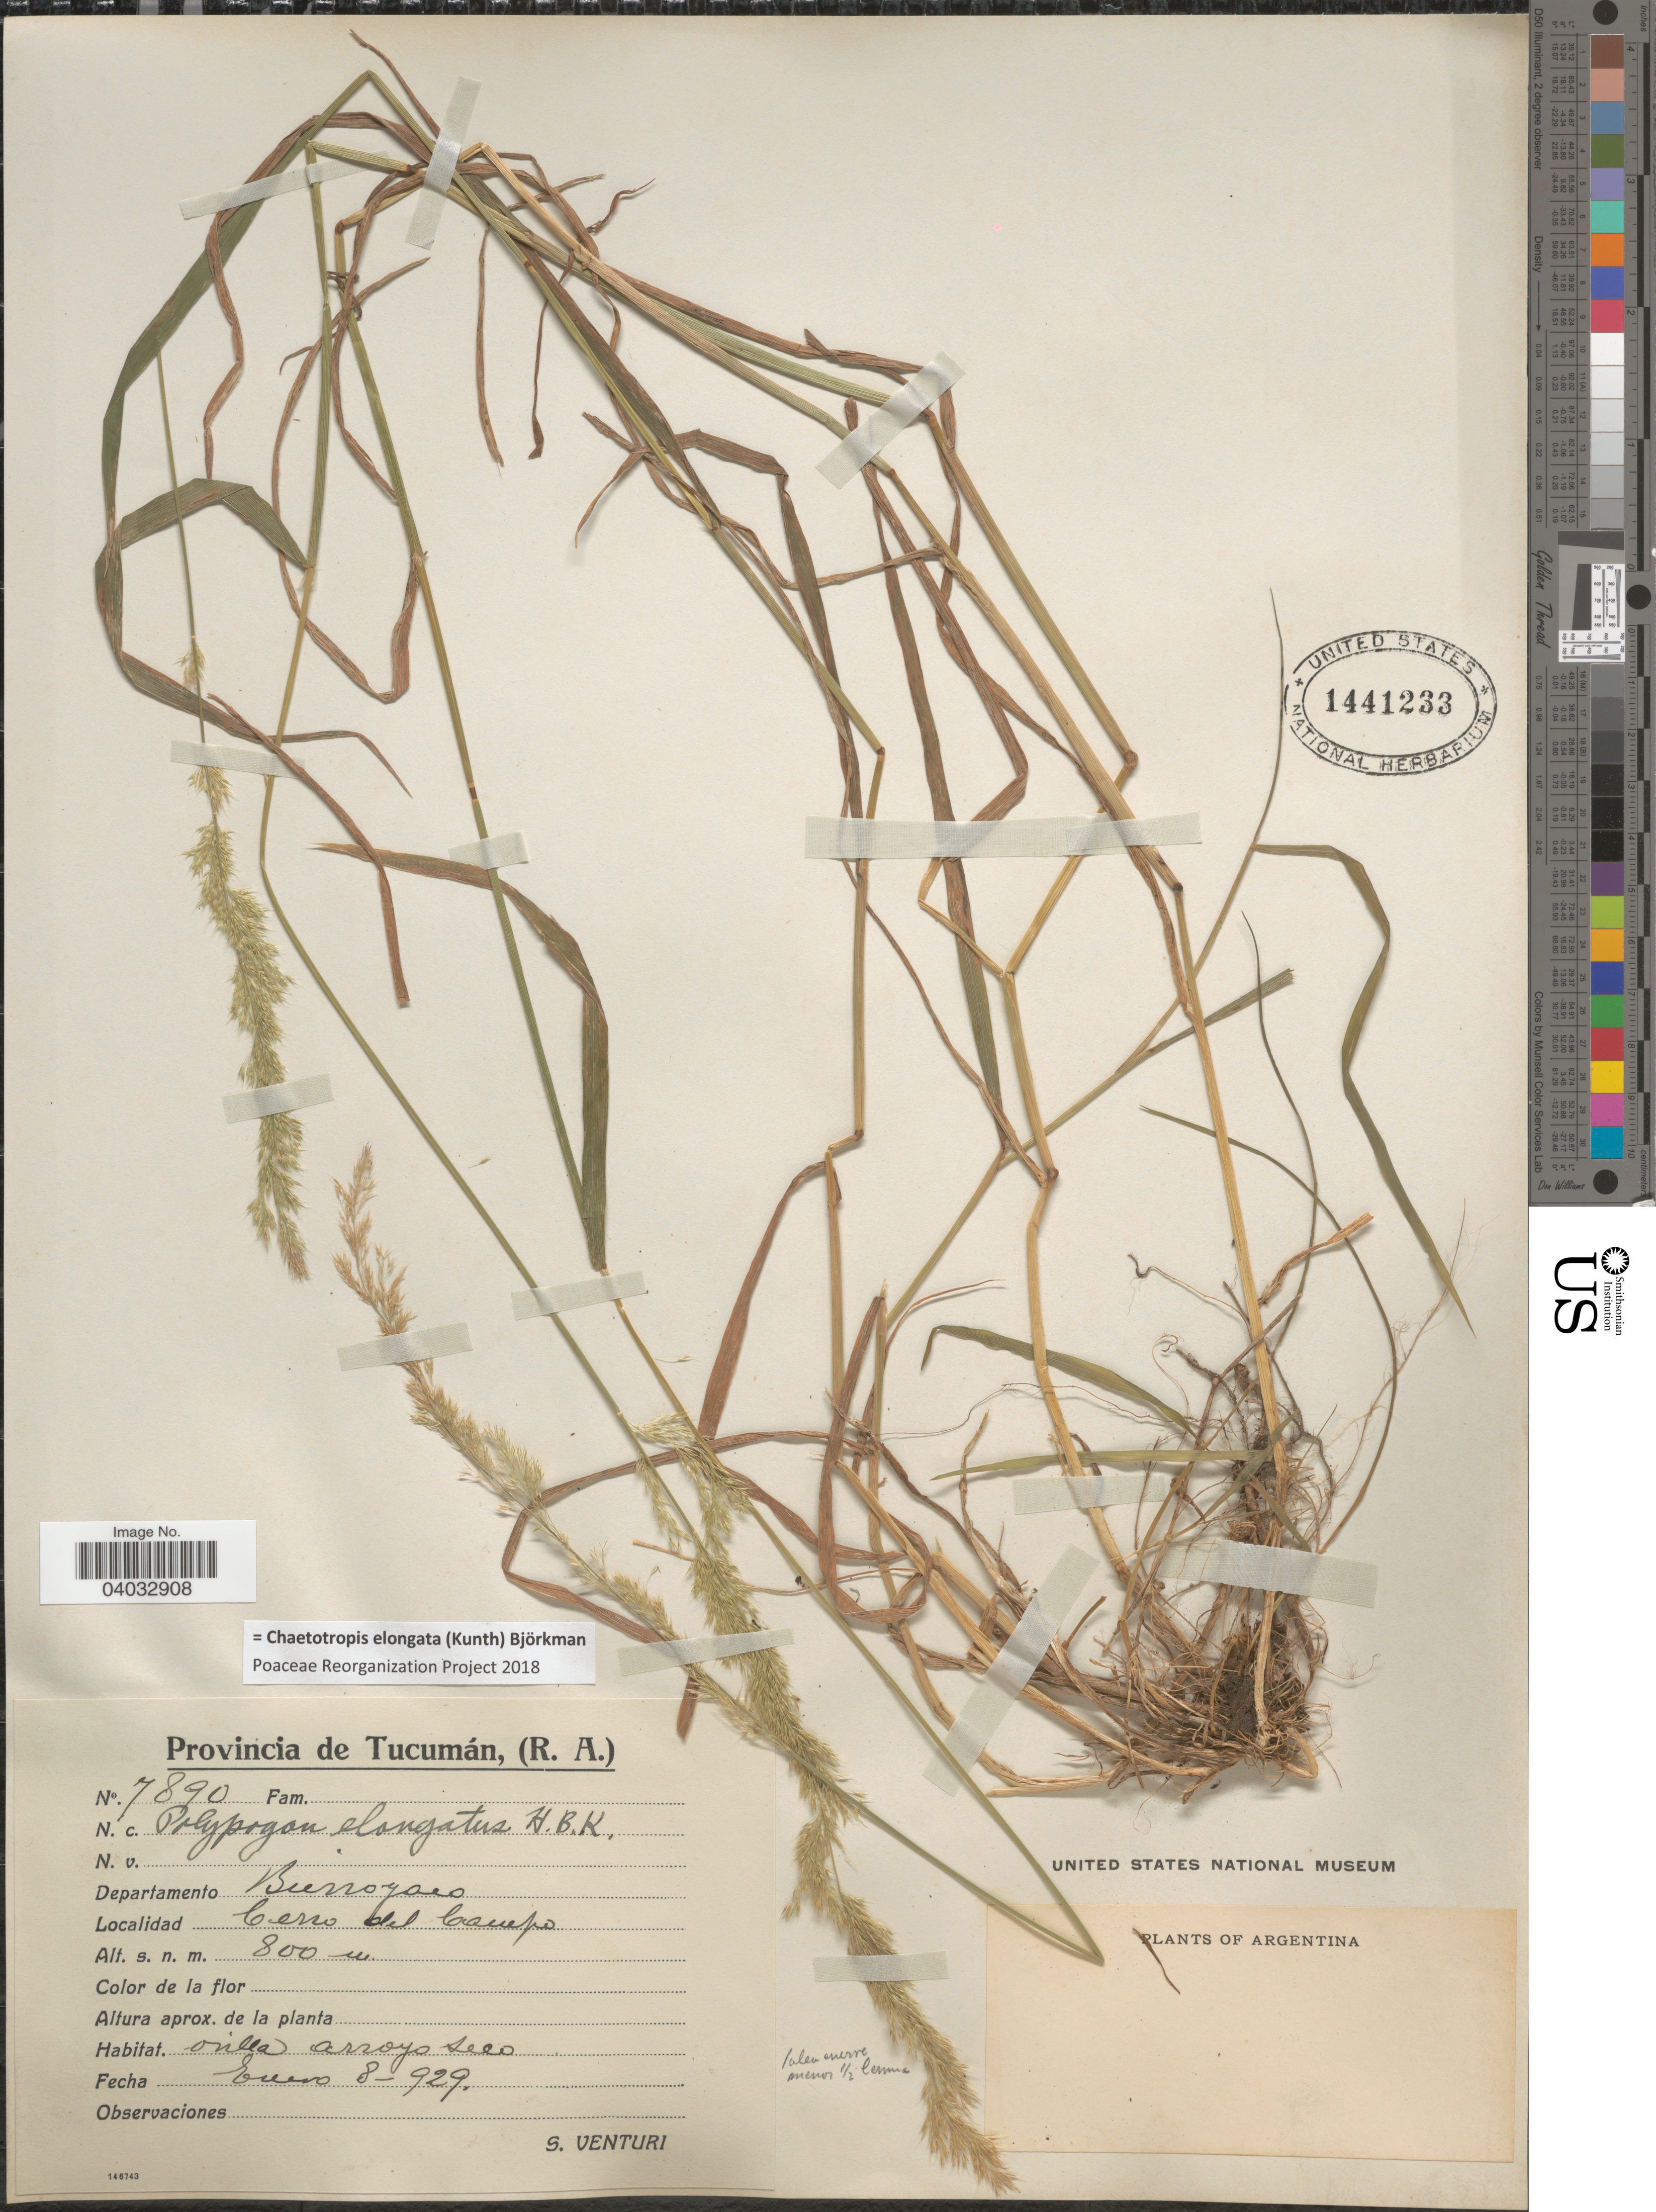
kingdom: Plantae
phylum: Tracheophyta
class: Liliopsida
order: Poales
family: Poaceae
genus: Chaetotropis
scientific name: Chaetotropis elongata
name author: (Kunth) Björkman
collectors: S. Venturi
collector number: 7890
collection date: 1929-01-08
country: Argentina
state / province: Tucuman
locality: Departamento Burruyacú. Cerro del Campo.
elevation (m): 800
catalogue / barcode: US 1441233